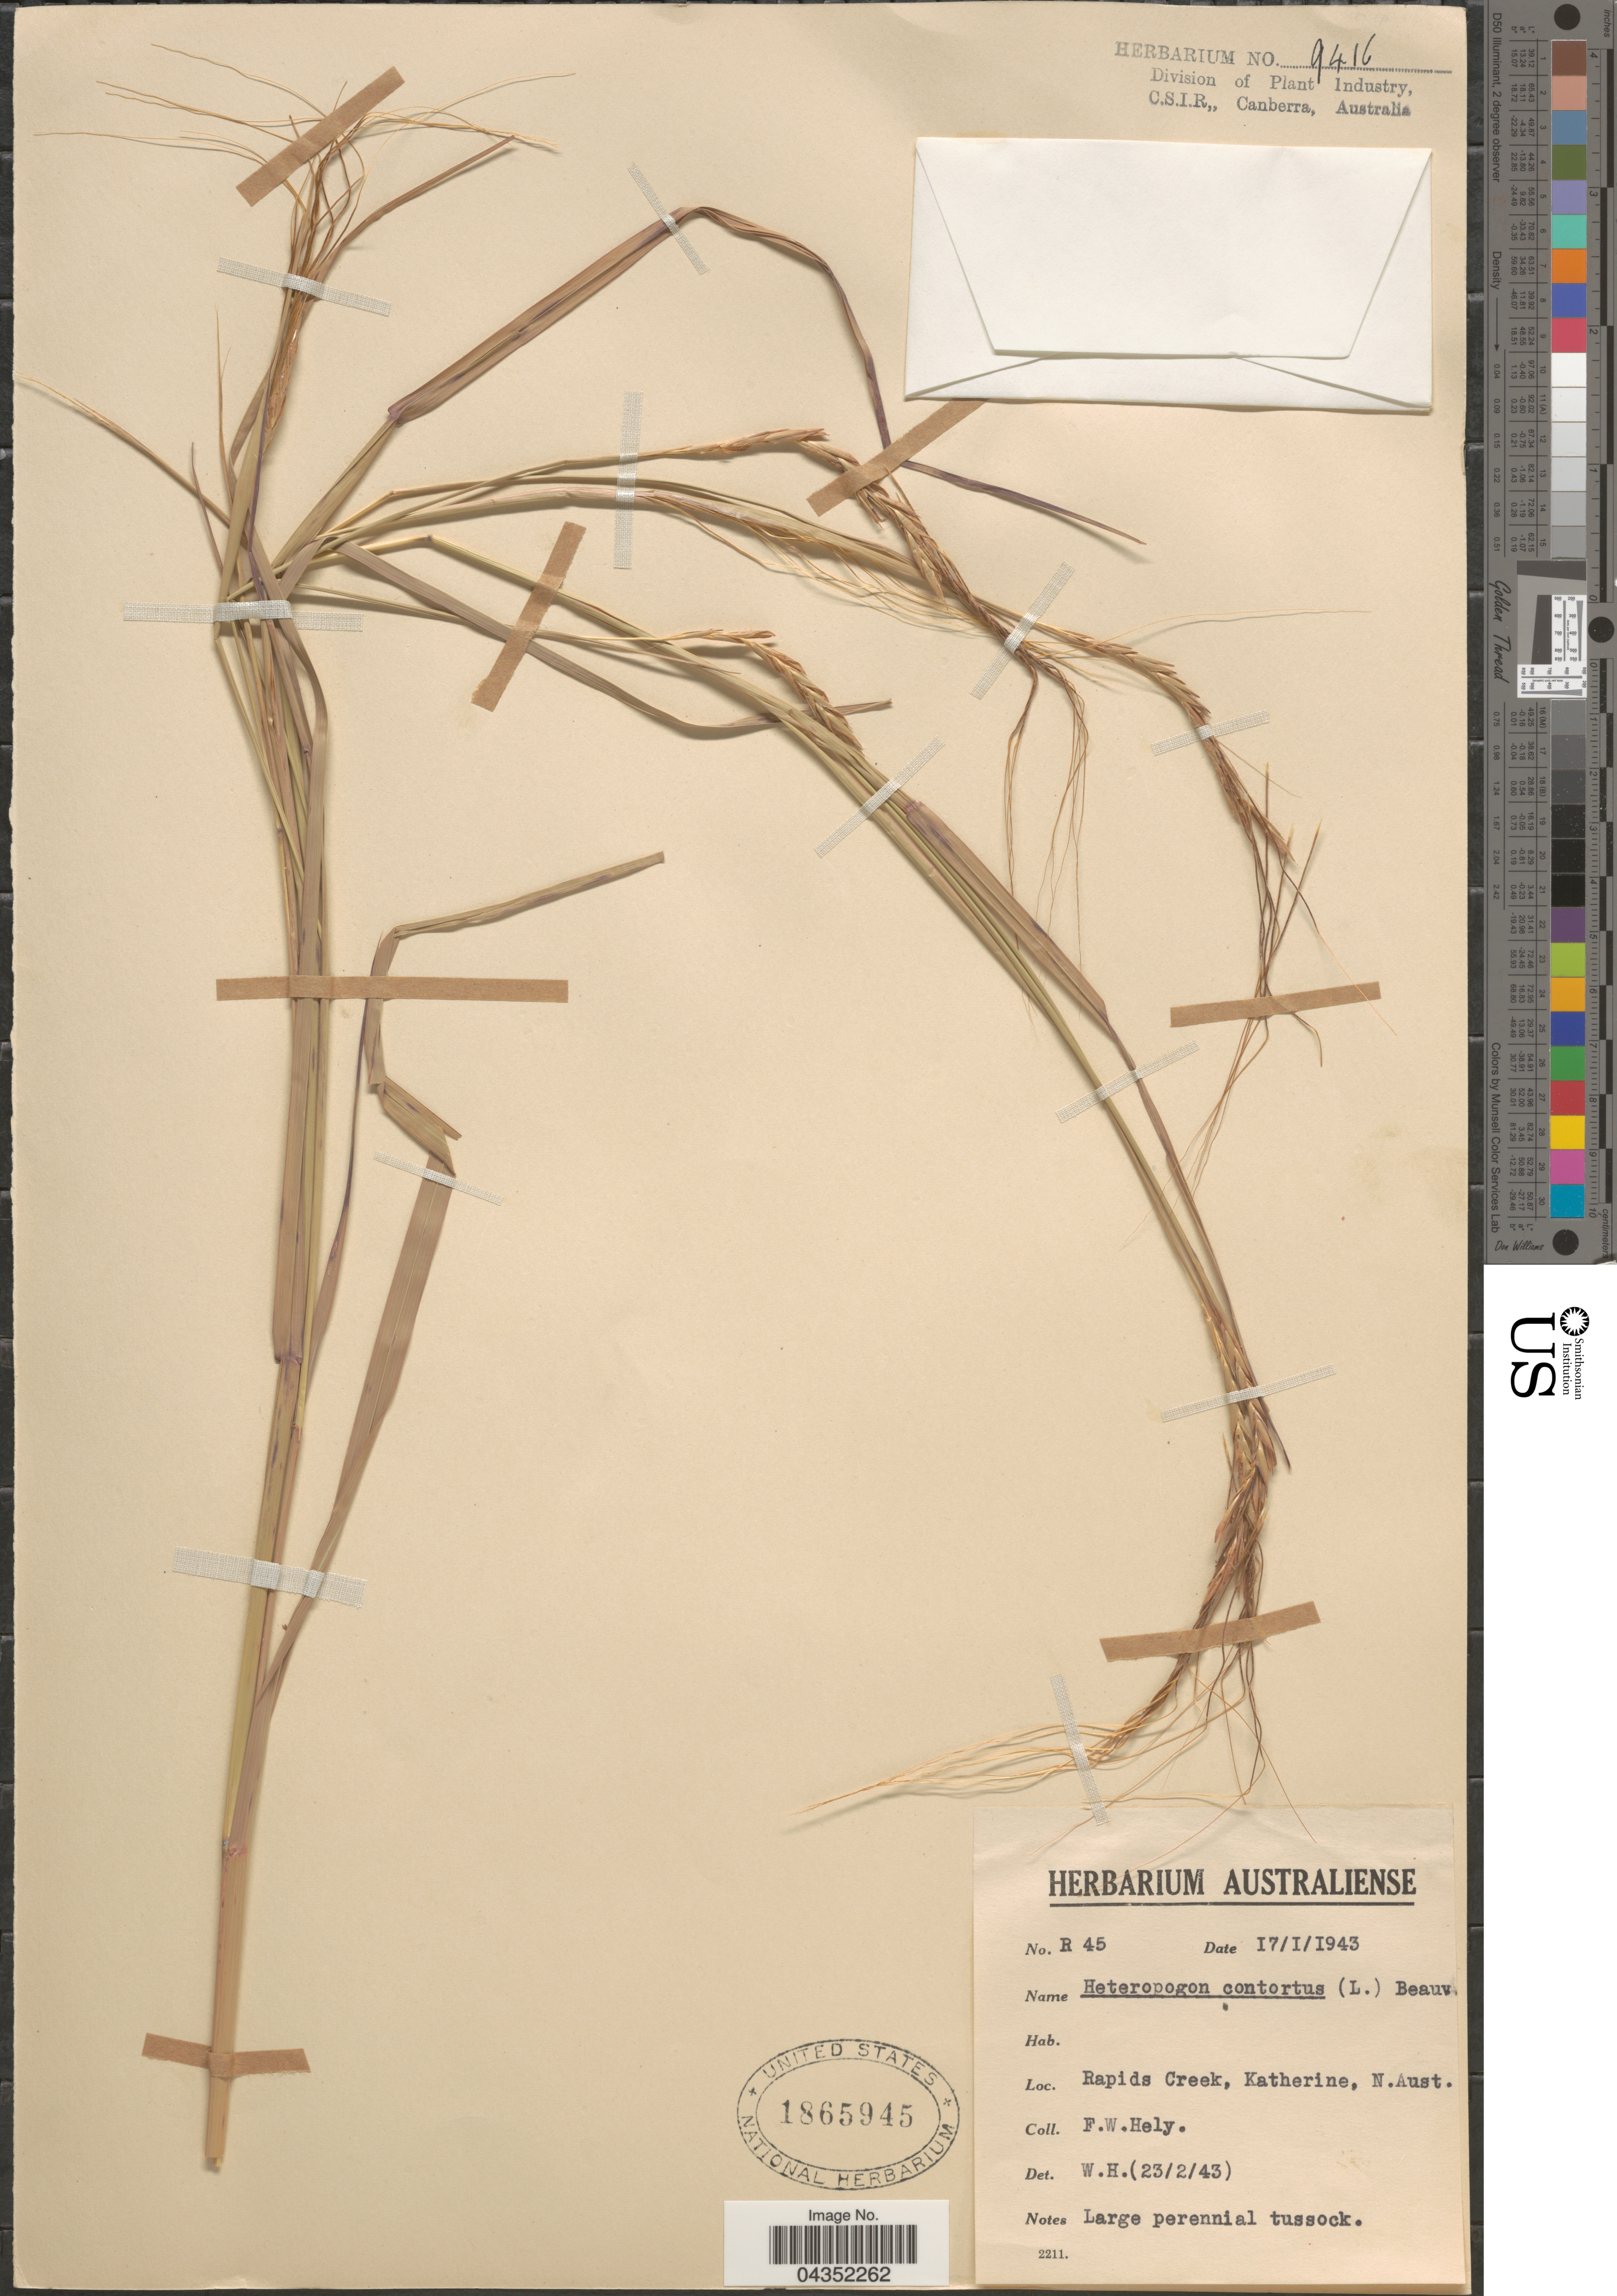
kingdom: Plantae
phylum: Tracheophyta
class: Liliopsida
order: Poales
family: Poaceae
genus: Heteropogon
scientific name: Heteropogon contortus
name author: (L.) P. Beauv. ex Roem. & Schult.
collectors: F. Hely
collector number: R45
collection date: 1943-01-17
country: Australia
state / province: Northern Territory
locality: Rapids Creek, Katherine, N. Aust.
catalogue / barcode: US 1865945